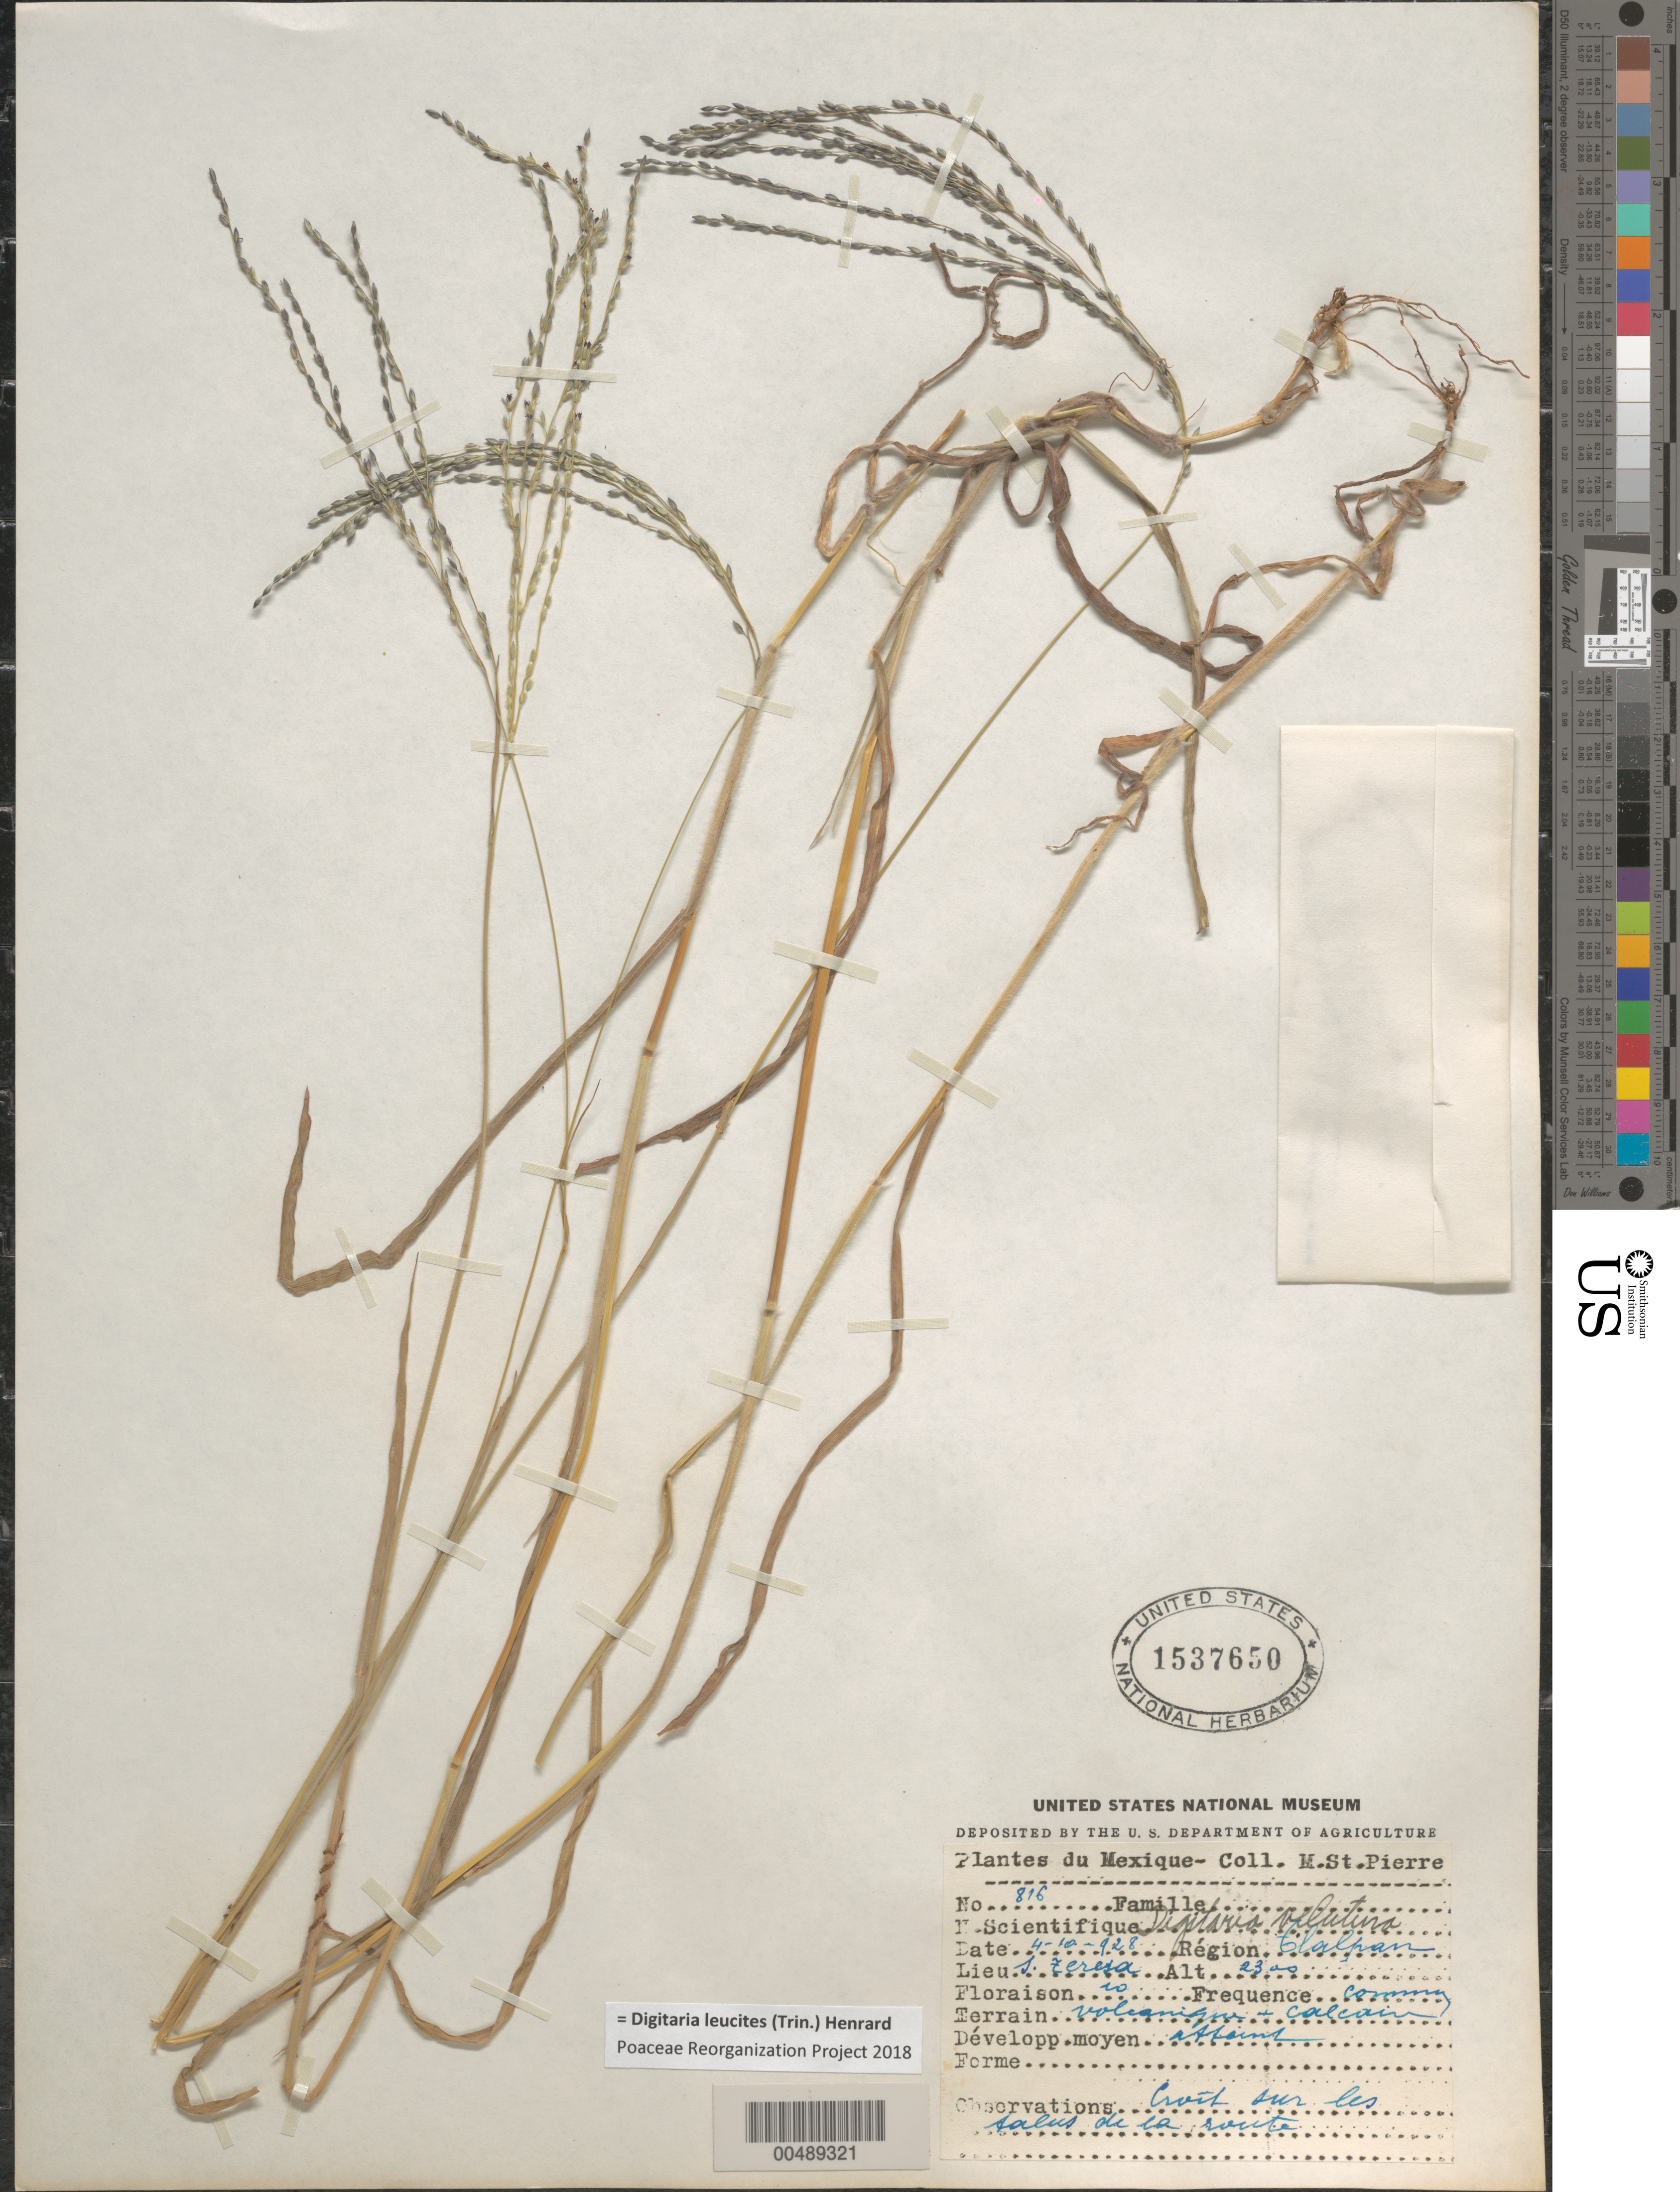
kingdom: Plantae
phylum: Tracheophyta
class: Liliopsida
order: Poales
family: Poaceae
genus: Digitaria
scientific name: Digitaria leucites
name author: (Trin.) Henr.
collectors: M. Saint-Pierre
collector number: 816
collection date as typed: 4 Oct 1928 or 10 Apr 1928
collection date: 1928-04-10 or 1928-10-04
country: Mexico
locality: Tlalpan, Santa Teresa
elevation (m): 2300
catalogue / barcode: US 1537650